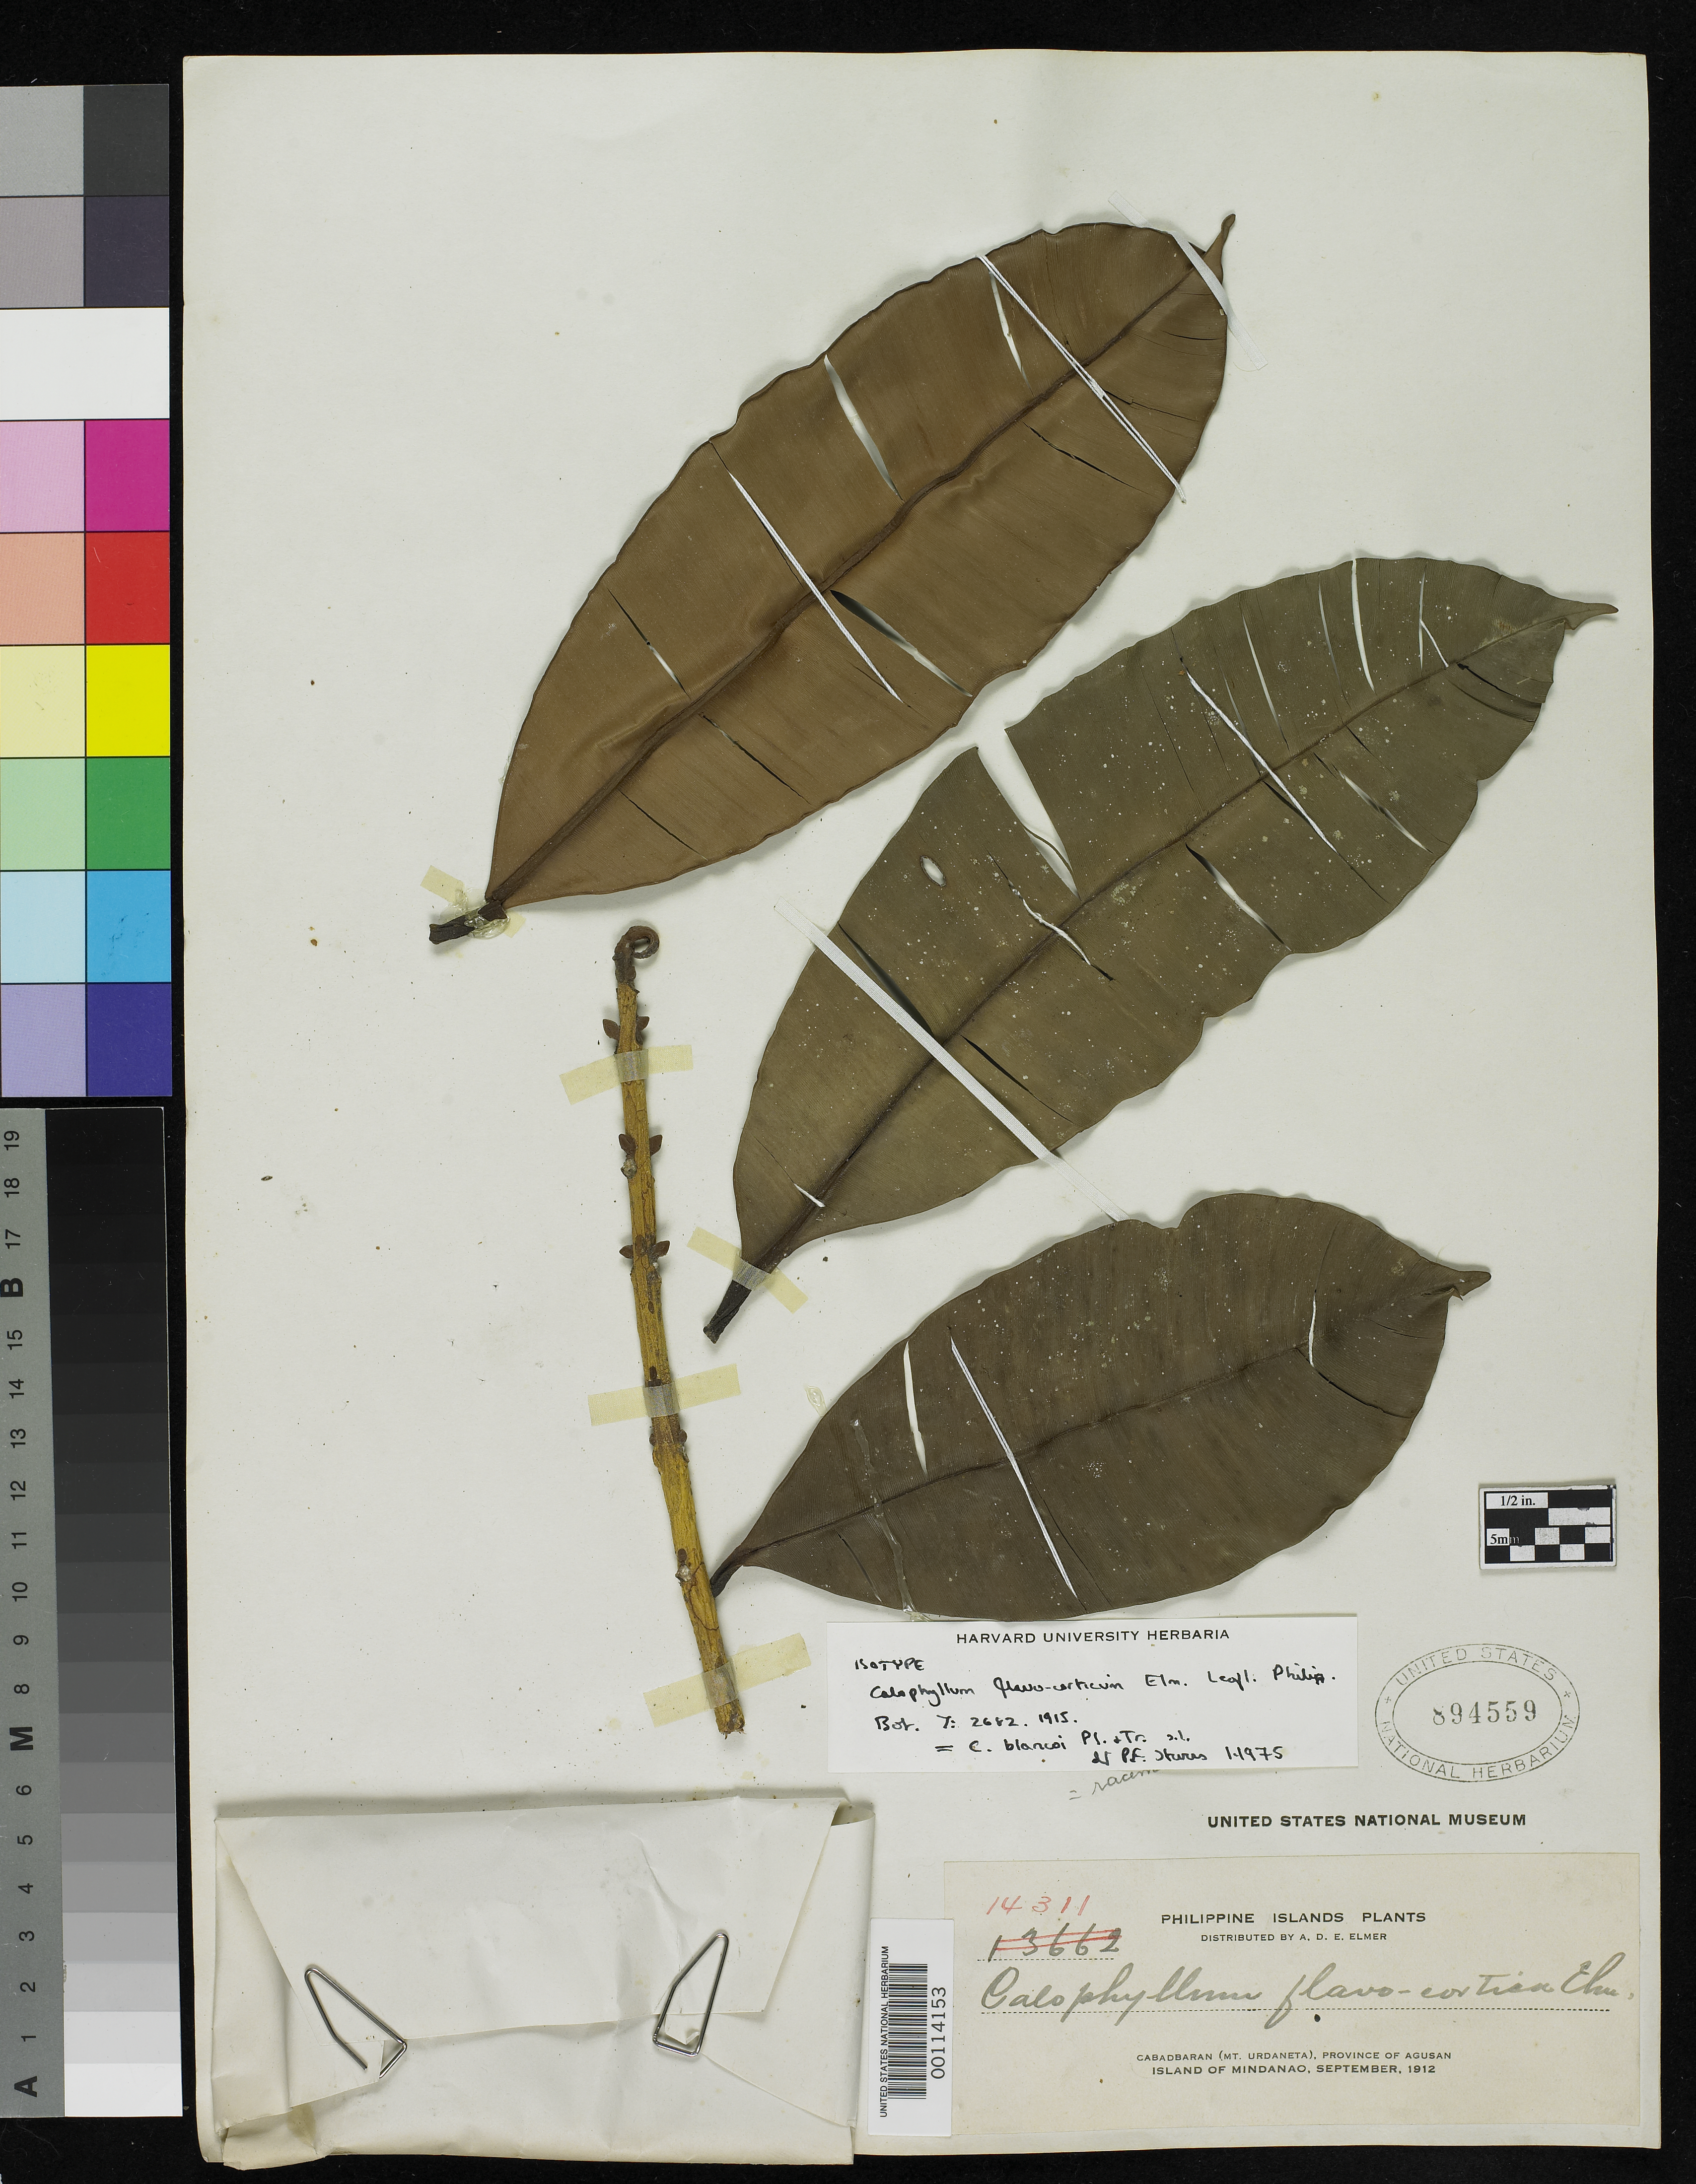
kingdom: Plantae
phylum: Tracheophyta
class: Magnoliopsida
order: Malpighiales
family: Calophyllaceae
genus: Calophyllum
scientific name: Calophyllum flavo-corticum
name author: Elmer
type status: Isotype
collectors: A. D. E. Elmer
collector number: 14311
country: Philippines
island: Mindanao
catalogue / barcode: US 894559